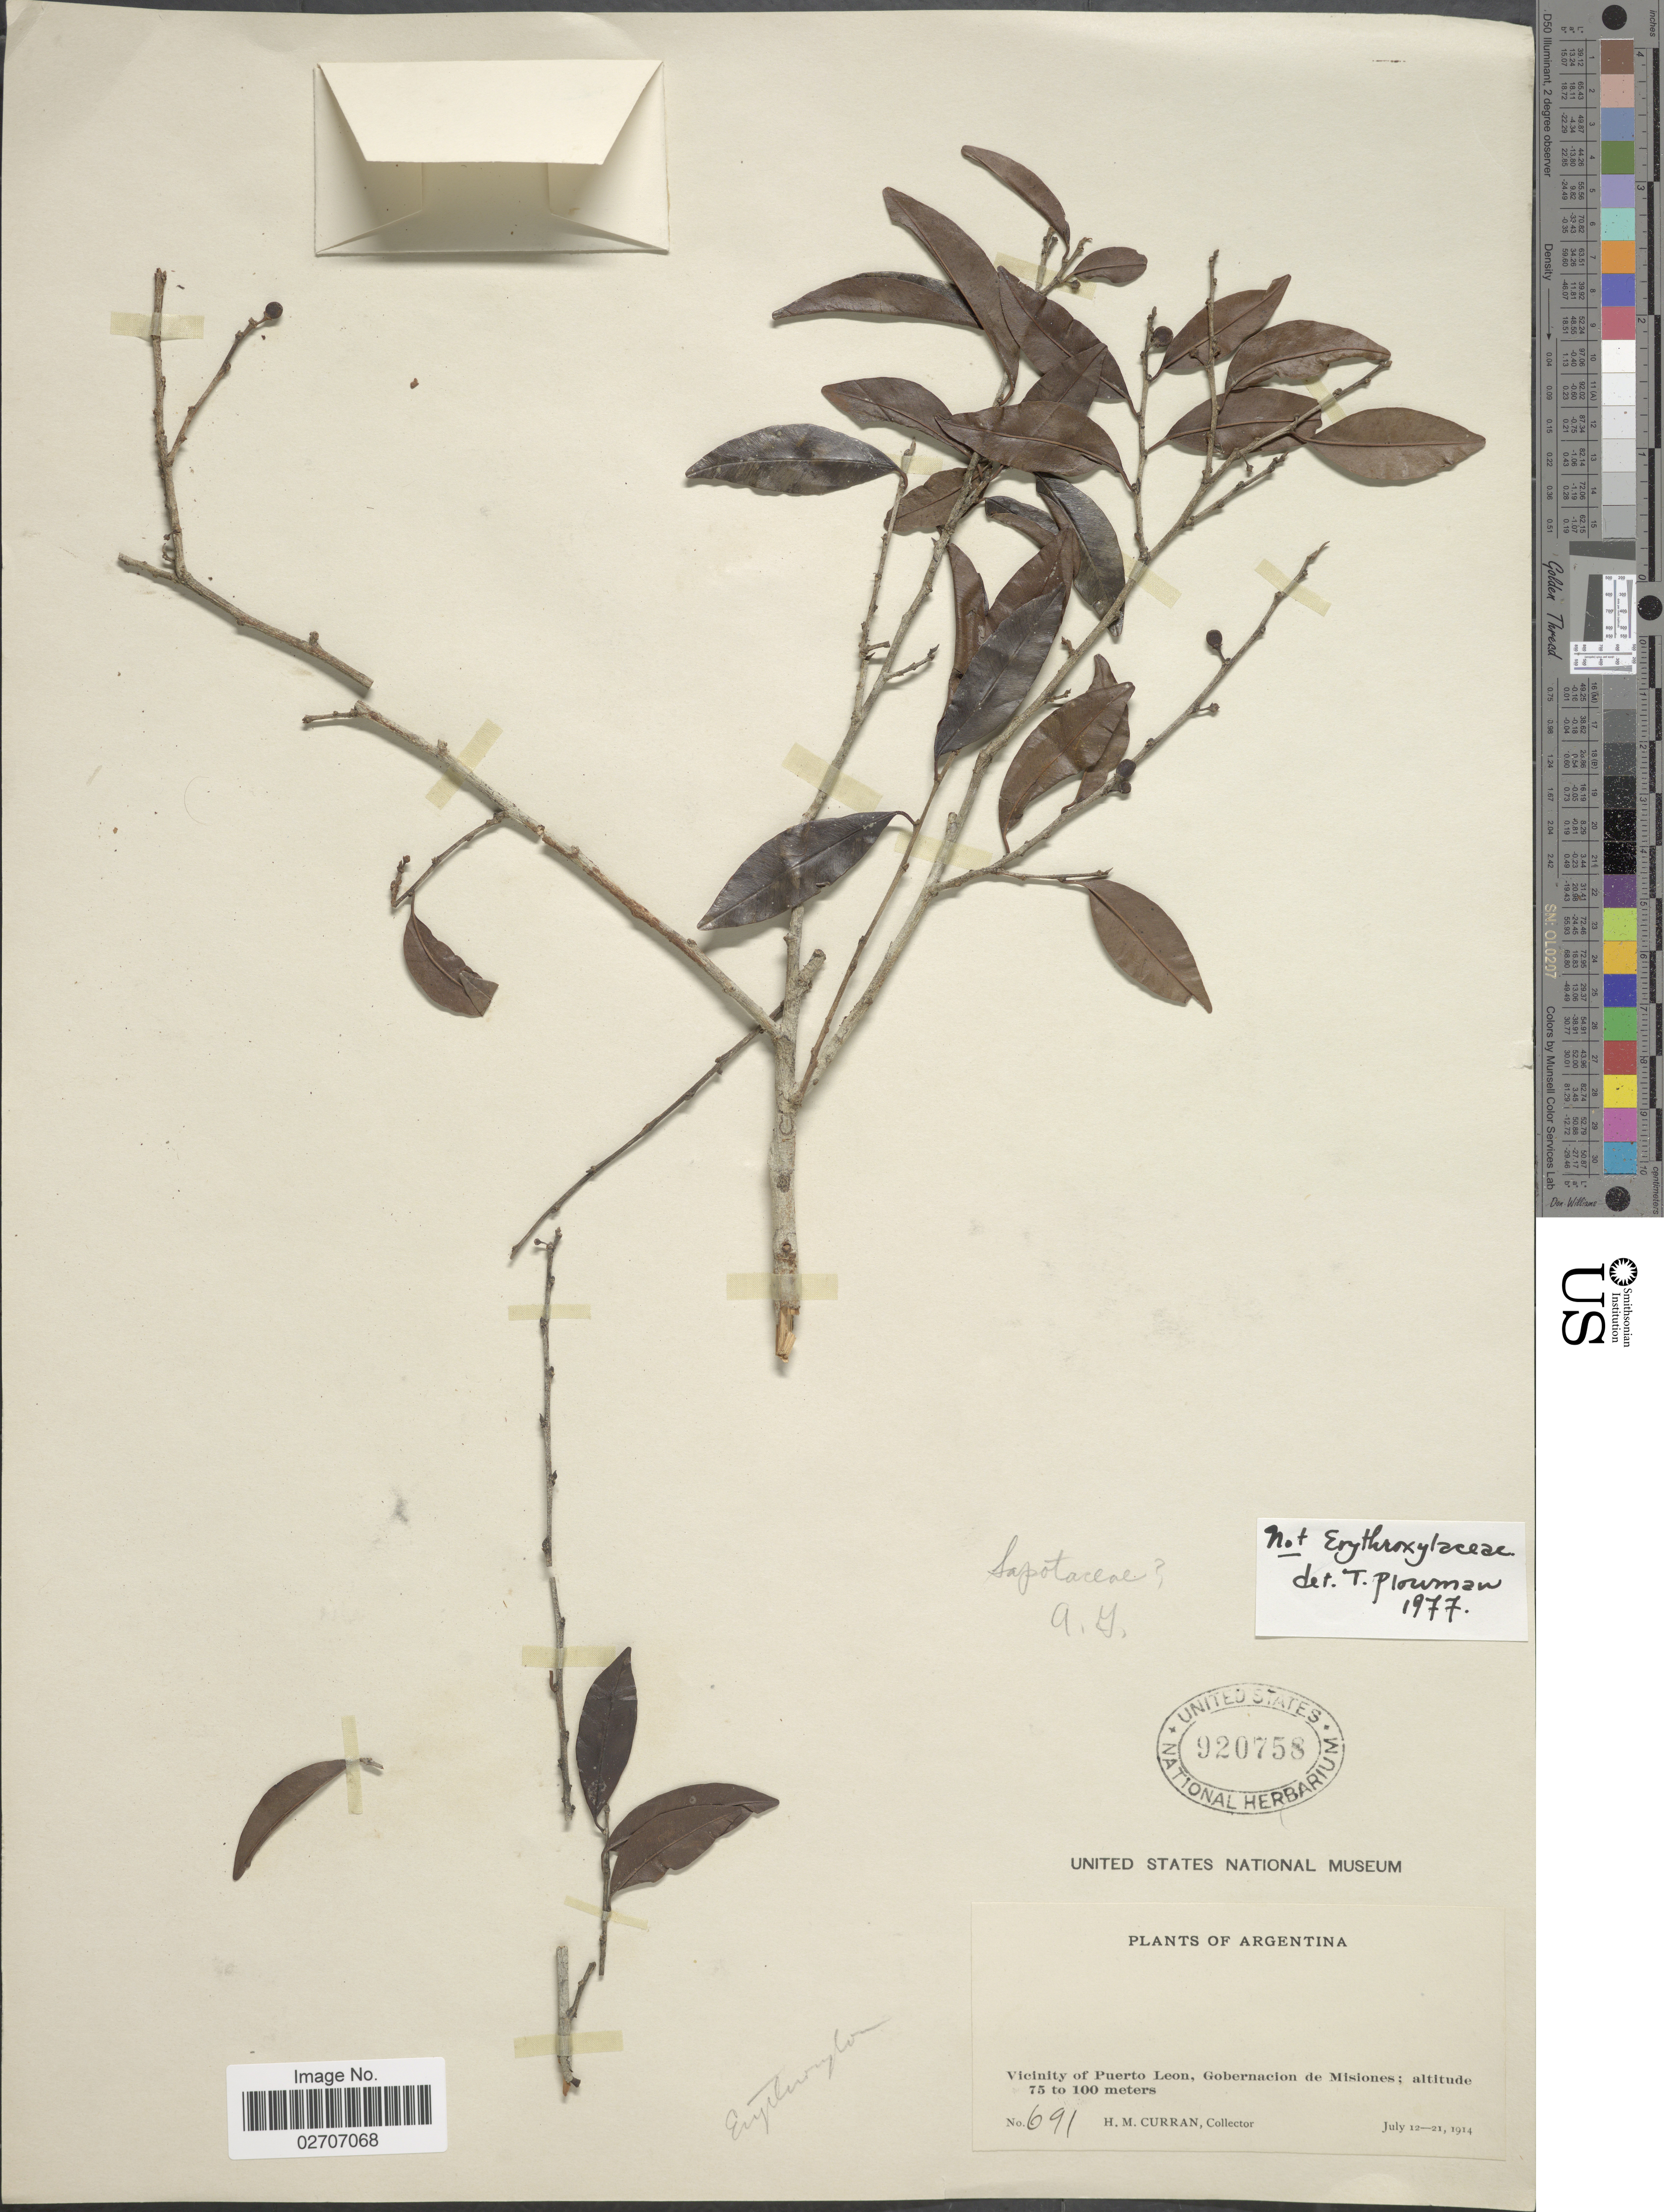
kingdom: Plantae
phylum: Tracheophyta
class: Magnoliopsida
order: Ericales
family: Sapotaceae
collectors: H. M. Curran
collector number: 691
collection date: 1914-07-12/1914-07-21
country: Argentina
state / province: Misiones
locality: Vicinity of Puerto Leon, Gobernacion de Misiones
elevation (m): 75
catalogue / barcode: US 920758